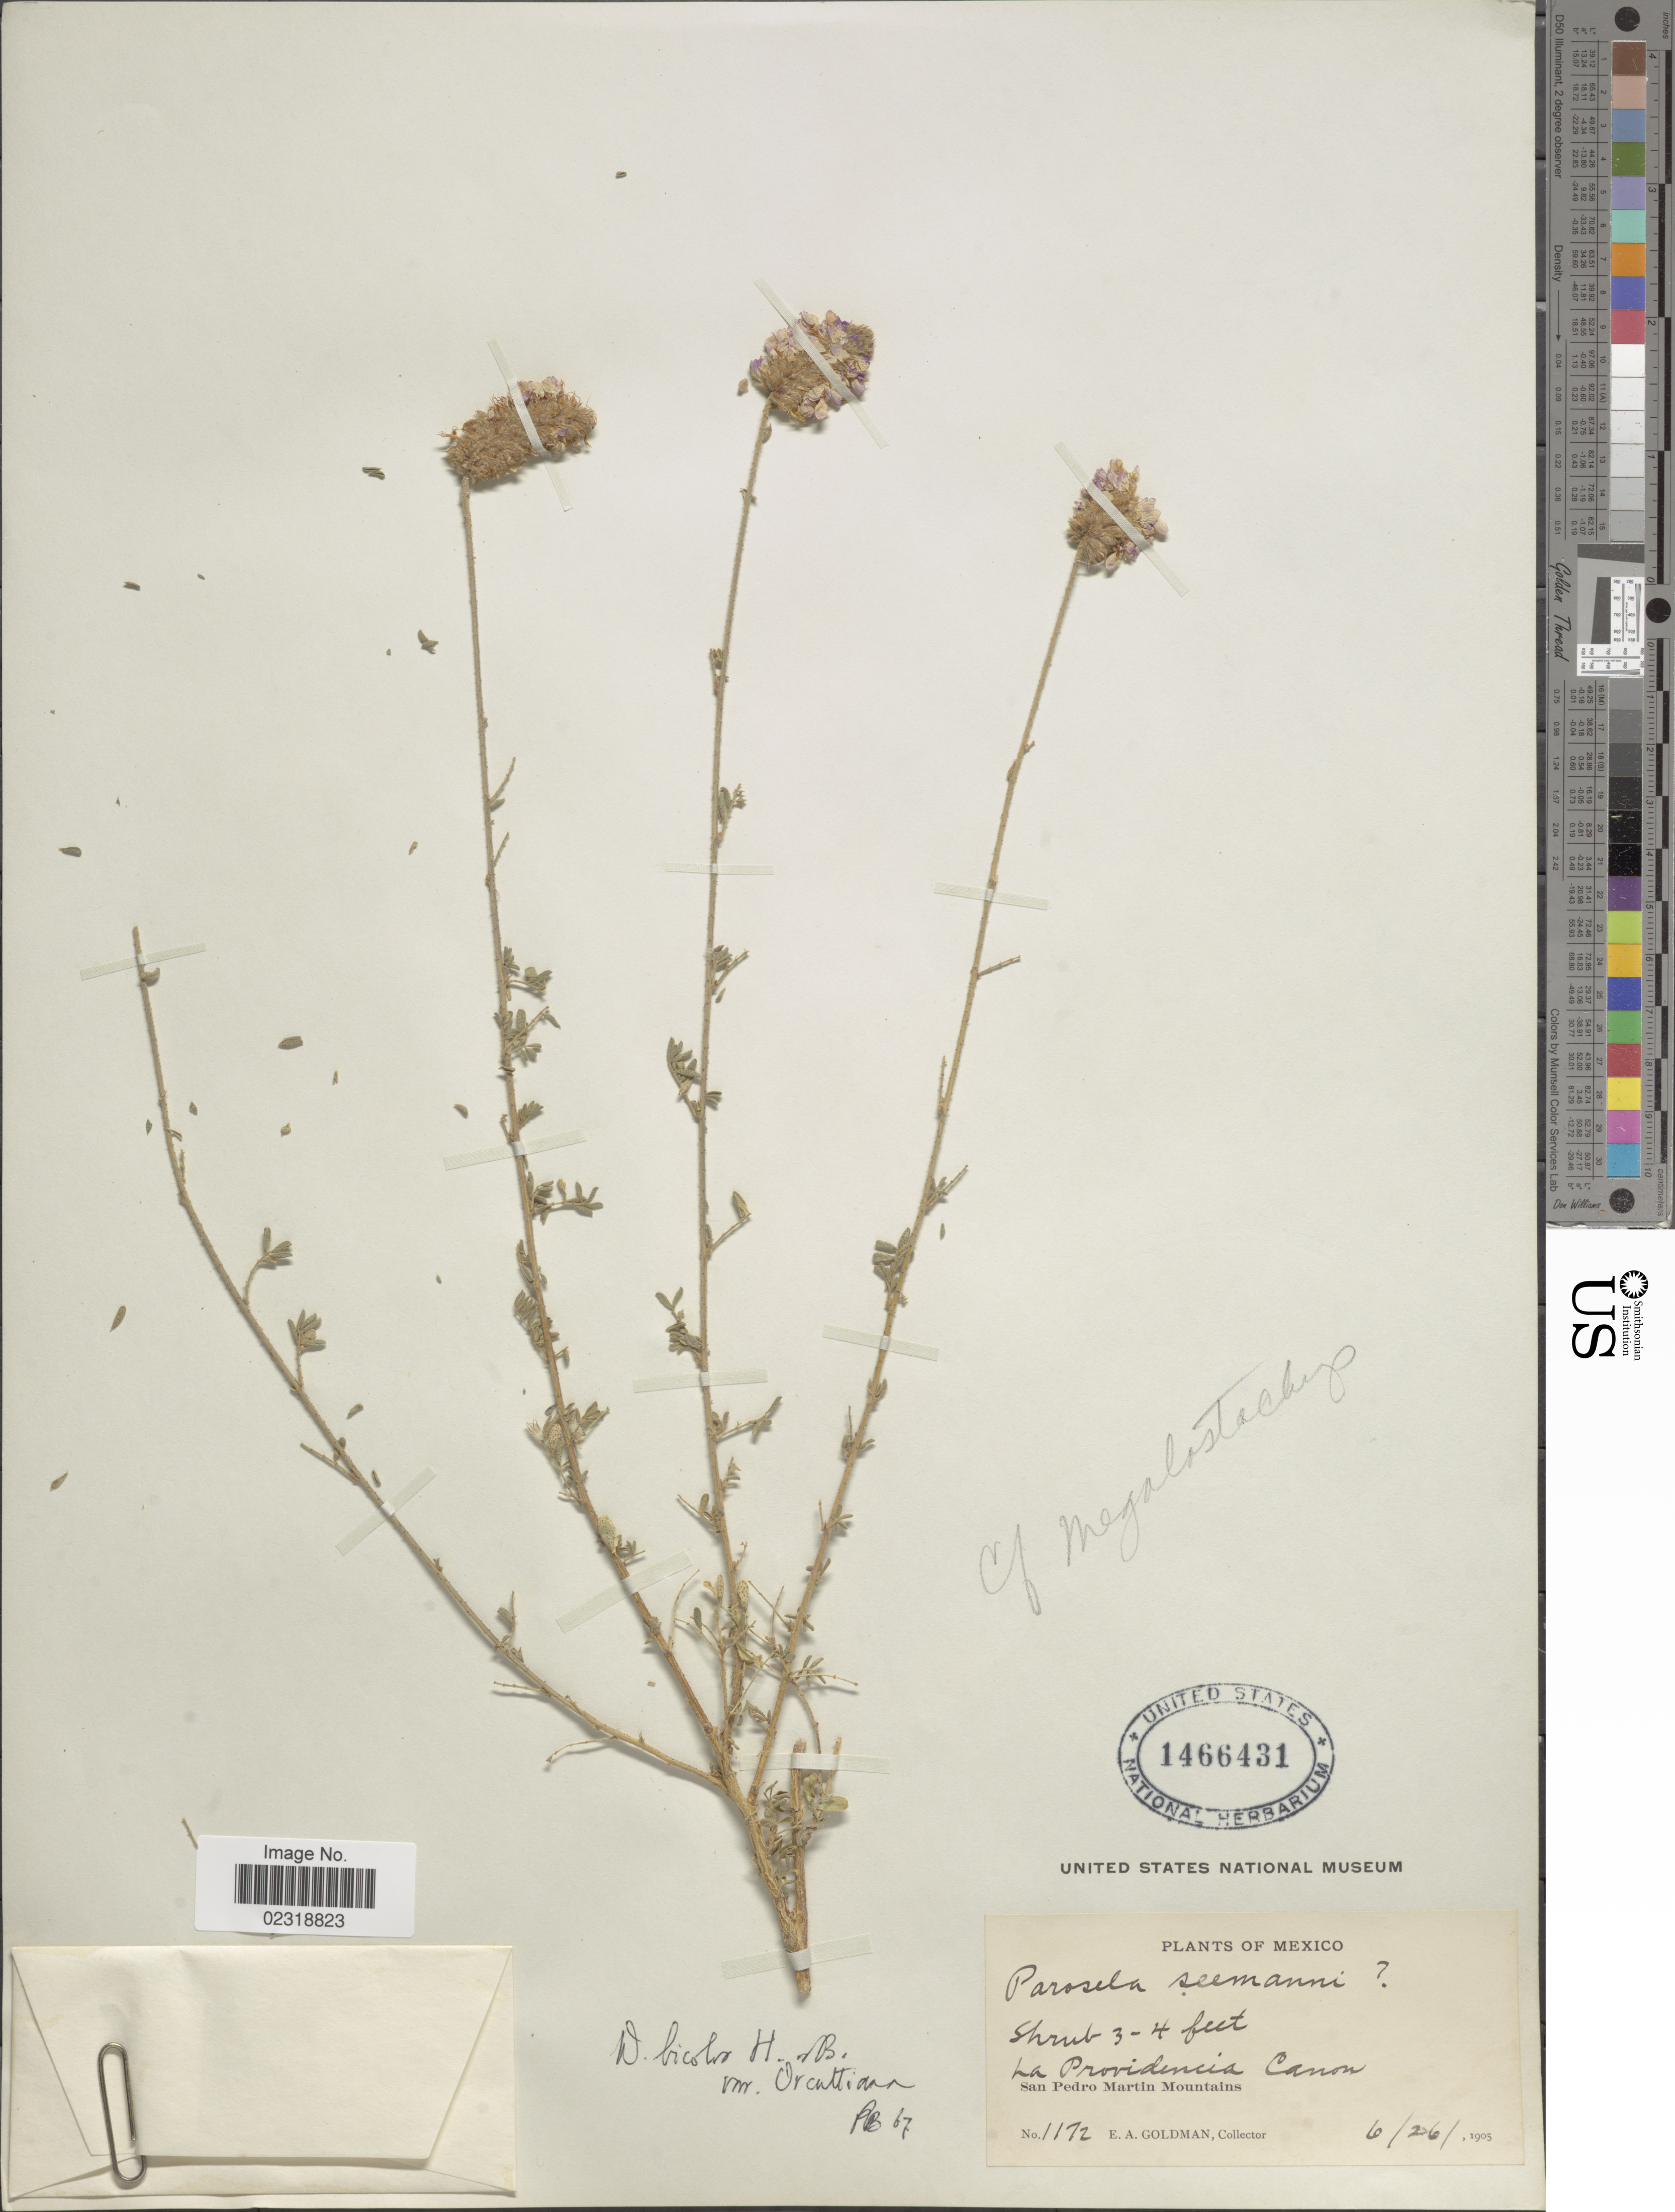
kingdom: Plantae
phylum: Tracheophyta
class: Magnoliopsida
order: Fabales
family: Fabaceae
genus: Dalea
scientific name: Dalea bicolor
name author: Humb. & Bonpl. ex Willd.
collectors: E. A. Goldman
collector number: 1172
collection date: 1905-06-26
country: Mexico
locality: La Providencia Canon, San Pedro Martin Mountains.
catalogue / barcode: US 1466431